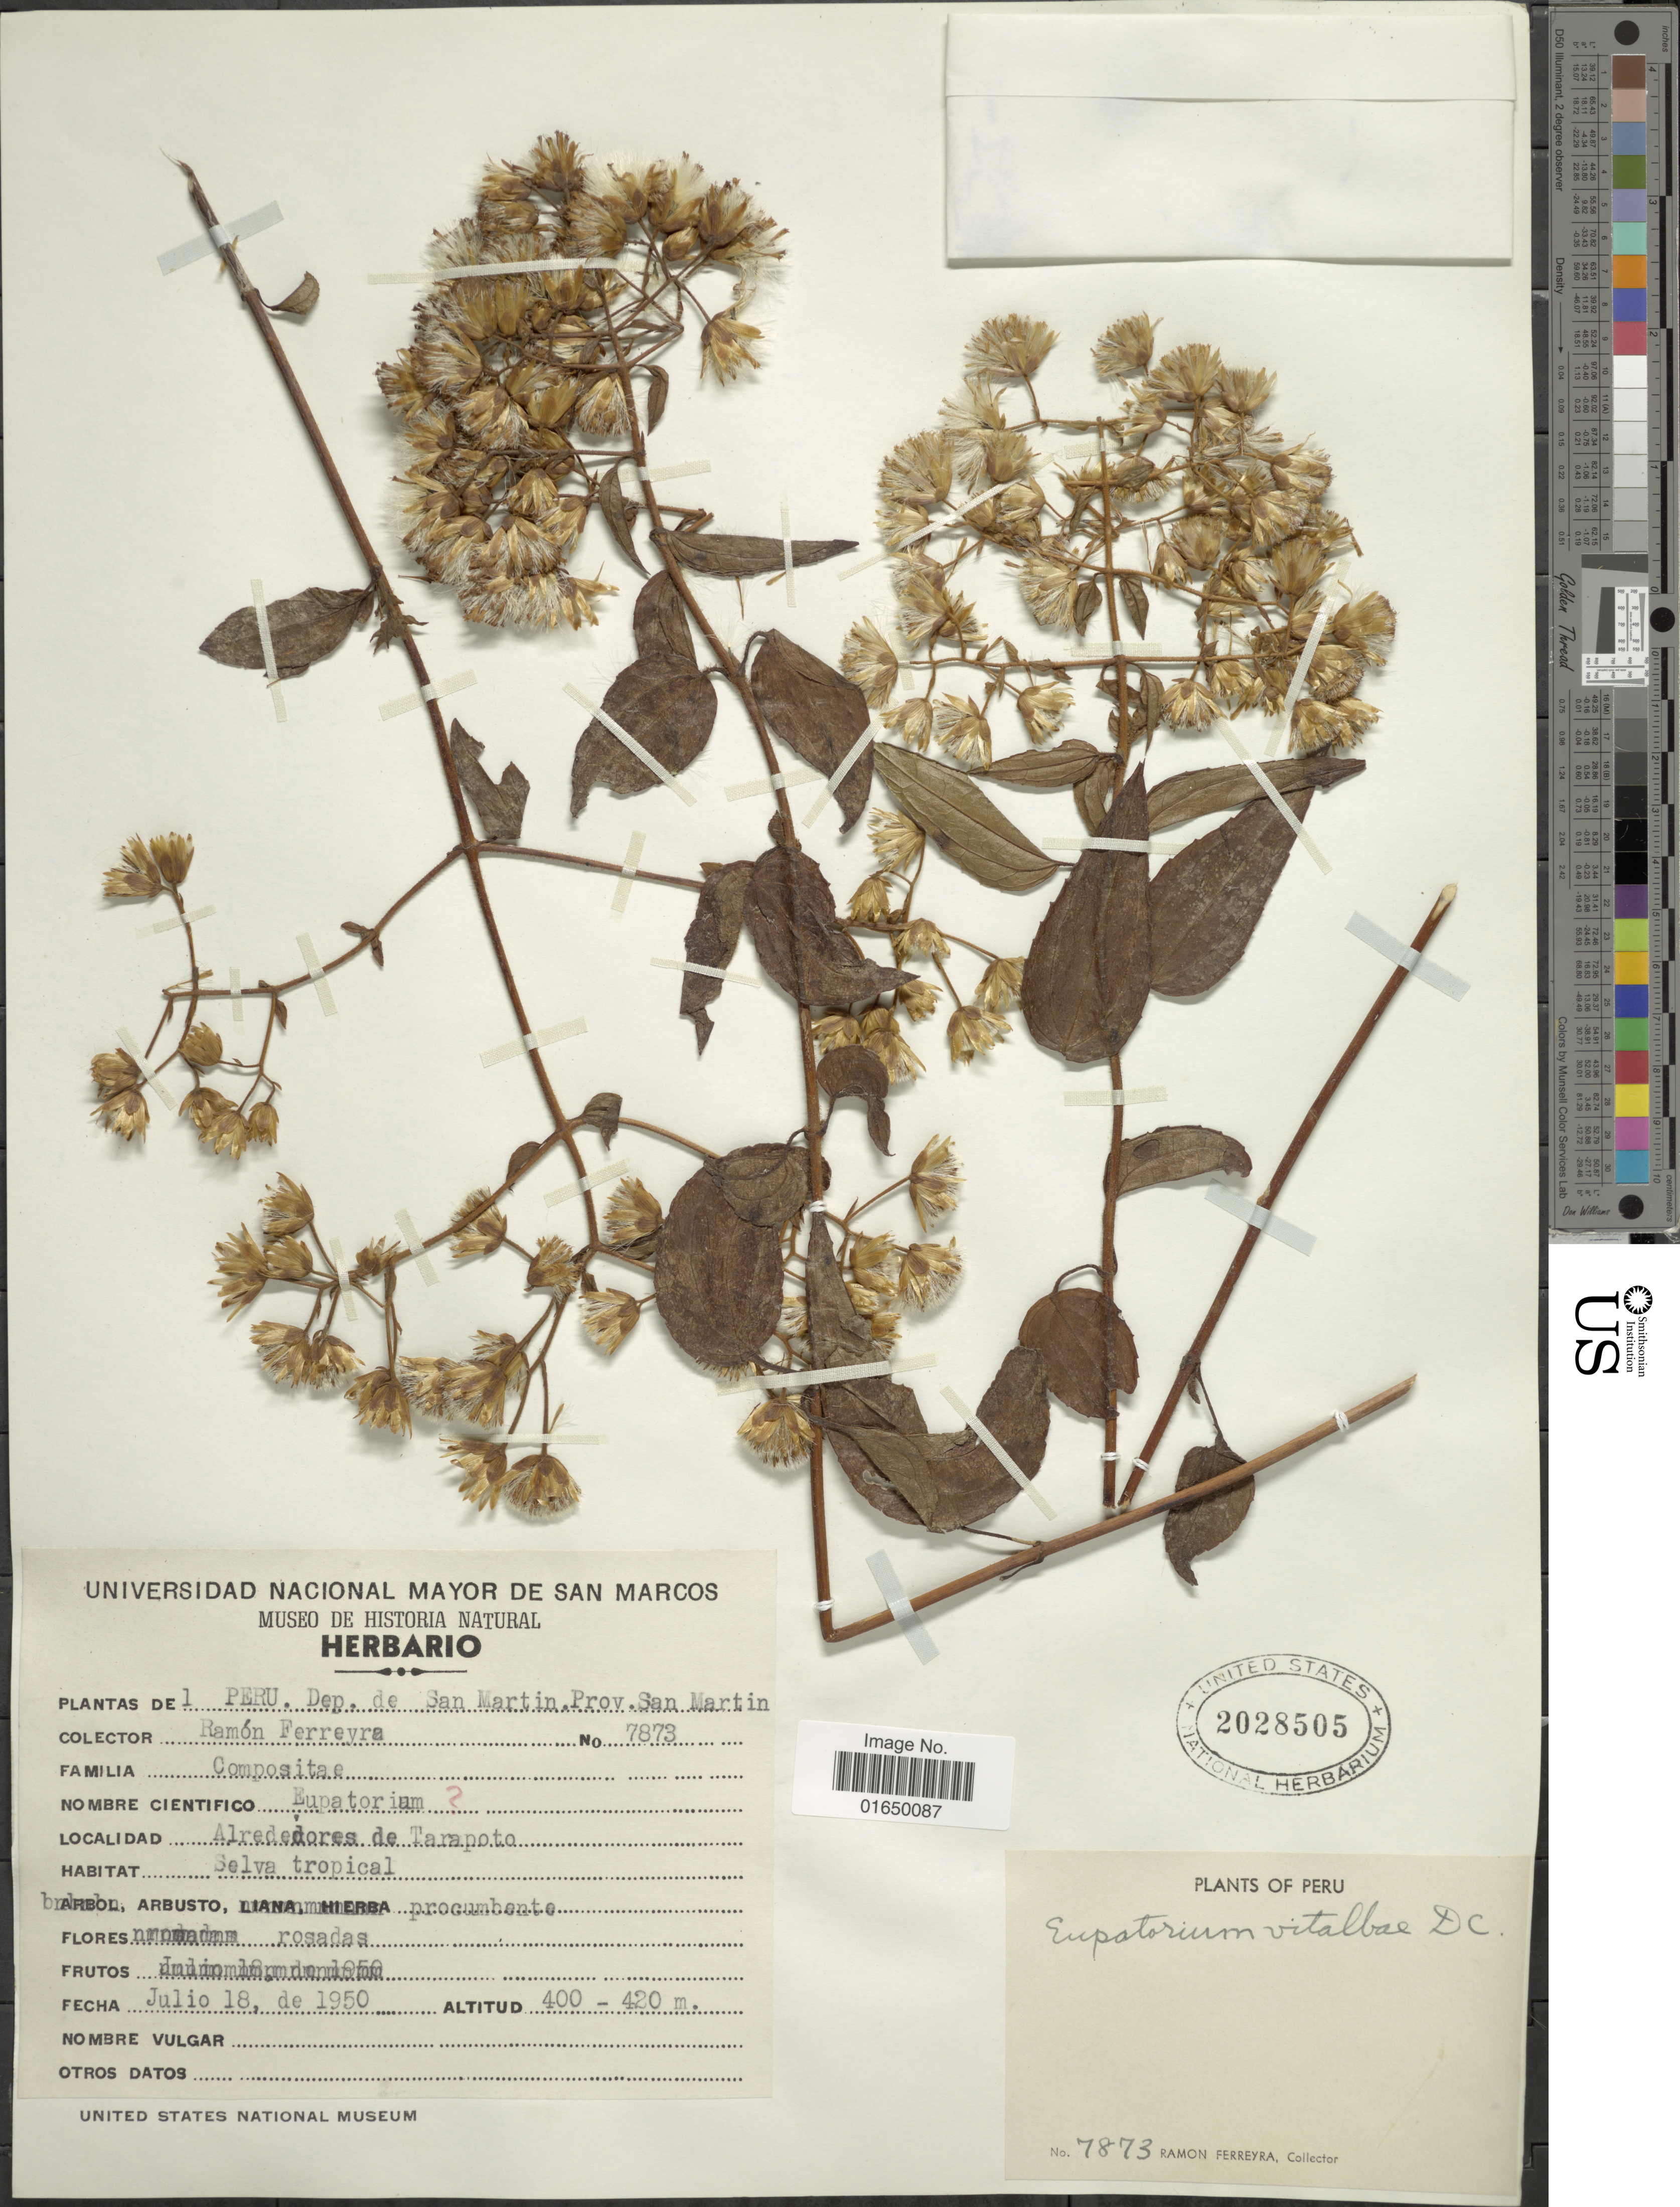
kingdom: Plantae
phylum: Tracheophyta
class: Magnoliopsida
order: Asterales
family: Asteraceae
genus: Heterocondylus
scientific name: Heterocondylus vitalbae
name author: (DC.) R.M. King & H. Rob.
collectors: R. A. Ferreyra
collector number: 7873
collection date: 1950-07-18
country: Peru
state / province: San Martín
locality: Dep de San Martin, Alrededores de Tarapoto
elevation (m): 400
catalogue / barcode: US 2028505